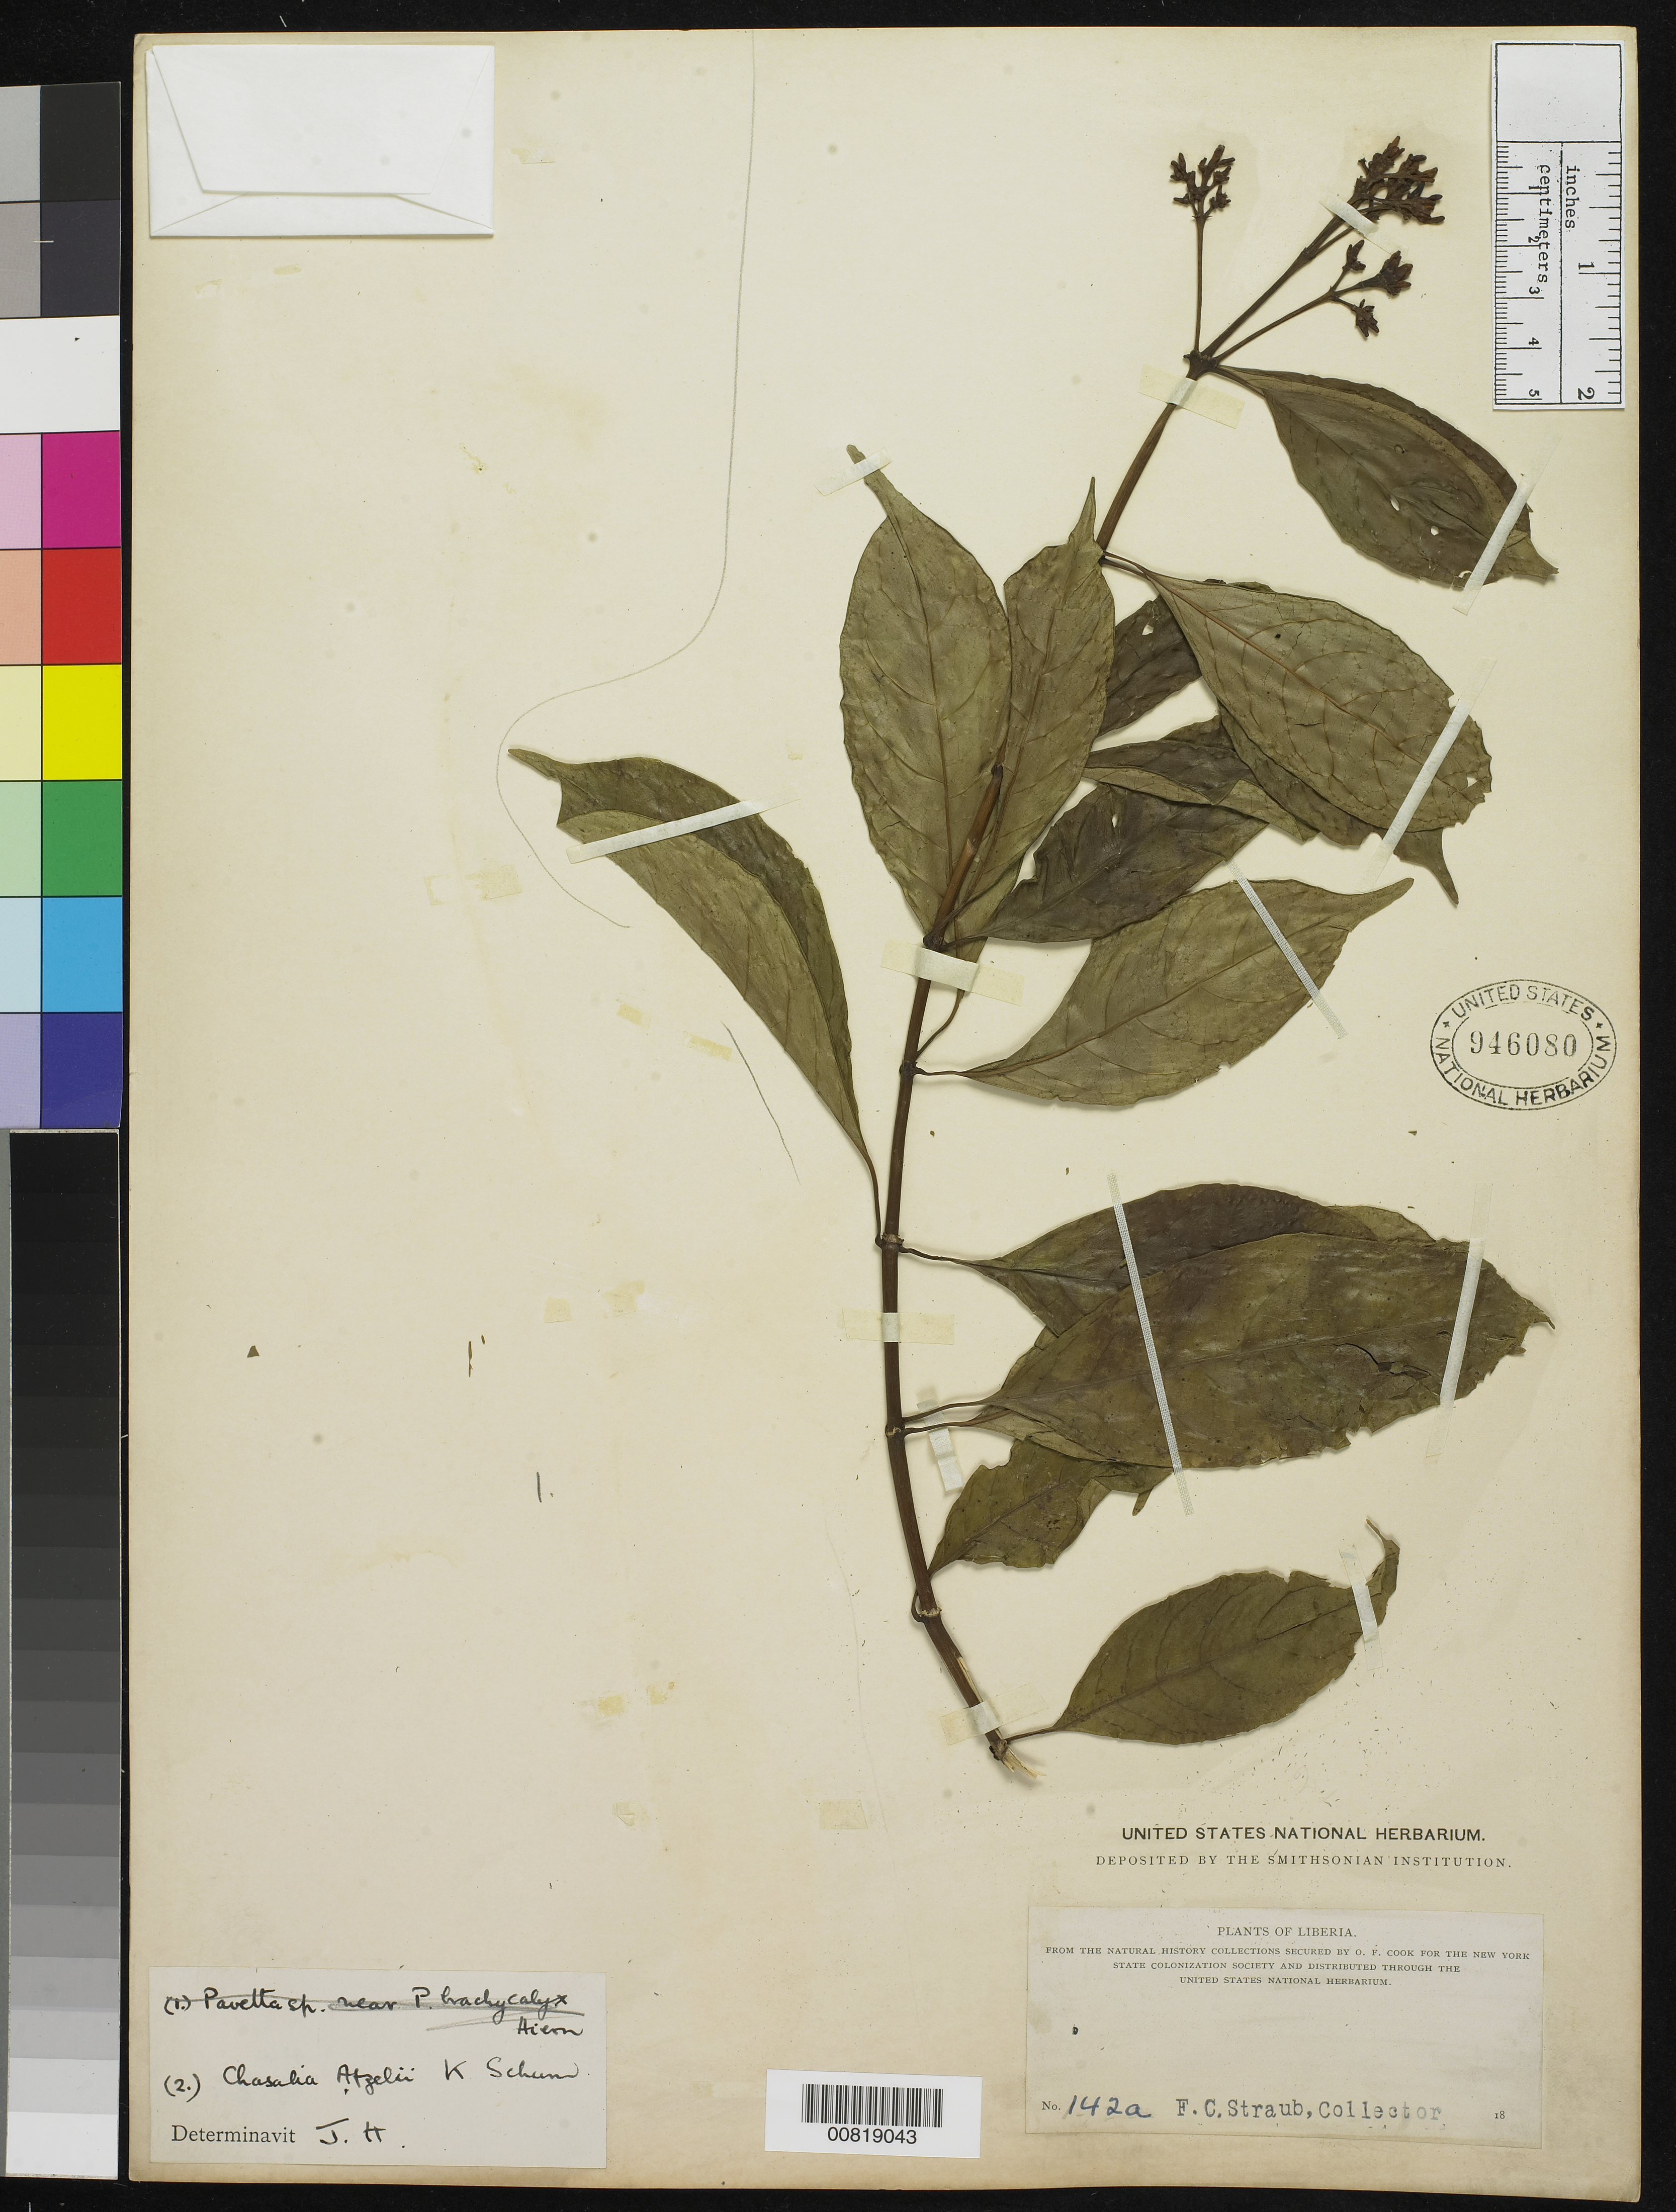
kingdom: Plantae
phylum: Tracheophyta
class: Magnoliopsida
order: Gentianales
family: Rubiaceae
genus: Chazaliella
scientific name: Chazaliella afzelii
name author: K. Schum.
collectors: F. Straub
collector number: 142a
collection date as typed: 18--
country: Liberia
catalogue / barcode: US 946080